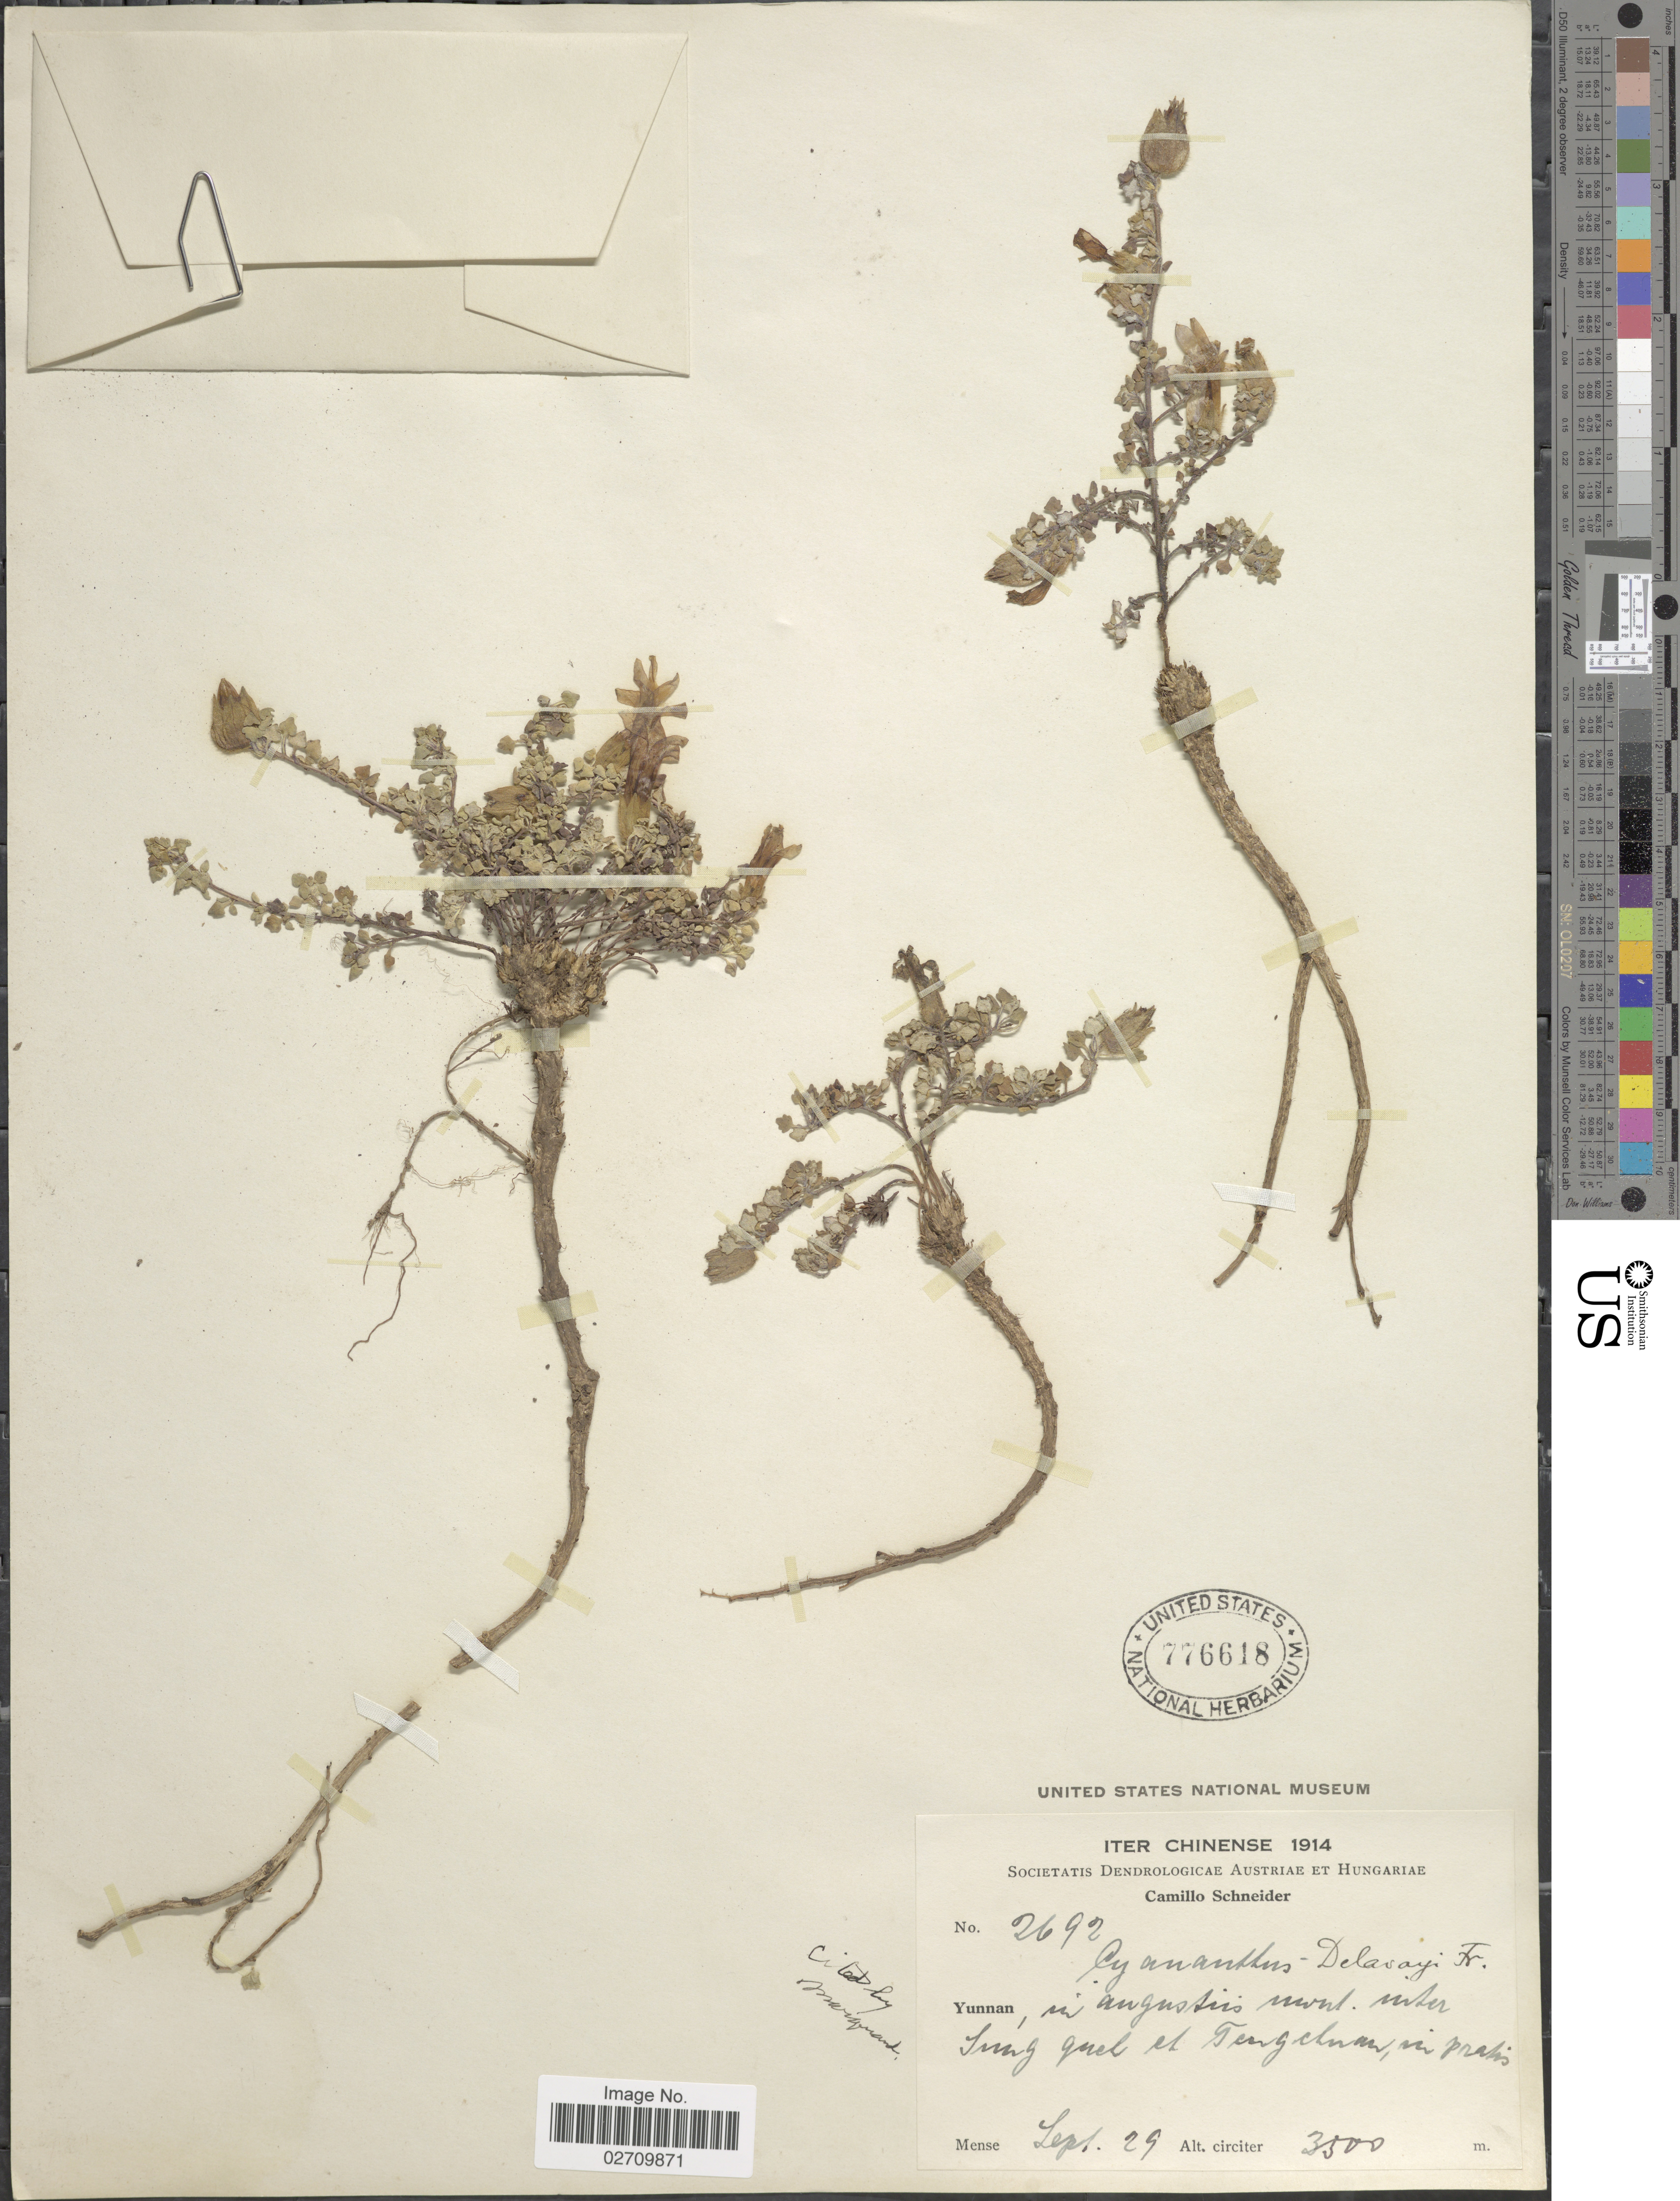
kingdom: Plantae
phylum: Tracheophyta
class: Magnoliopsida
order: Asterales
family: Campanulaceae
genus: Cyananthus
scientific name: Cyananthus delavayi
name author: Franch.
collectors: C. K. Schneider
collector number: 2692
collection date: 1914-09-29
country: China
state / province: Yunnan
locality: In augustis mont. inter Sing quel et Tengchuan, in pratis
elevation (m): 3500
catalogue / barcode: US 776618